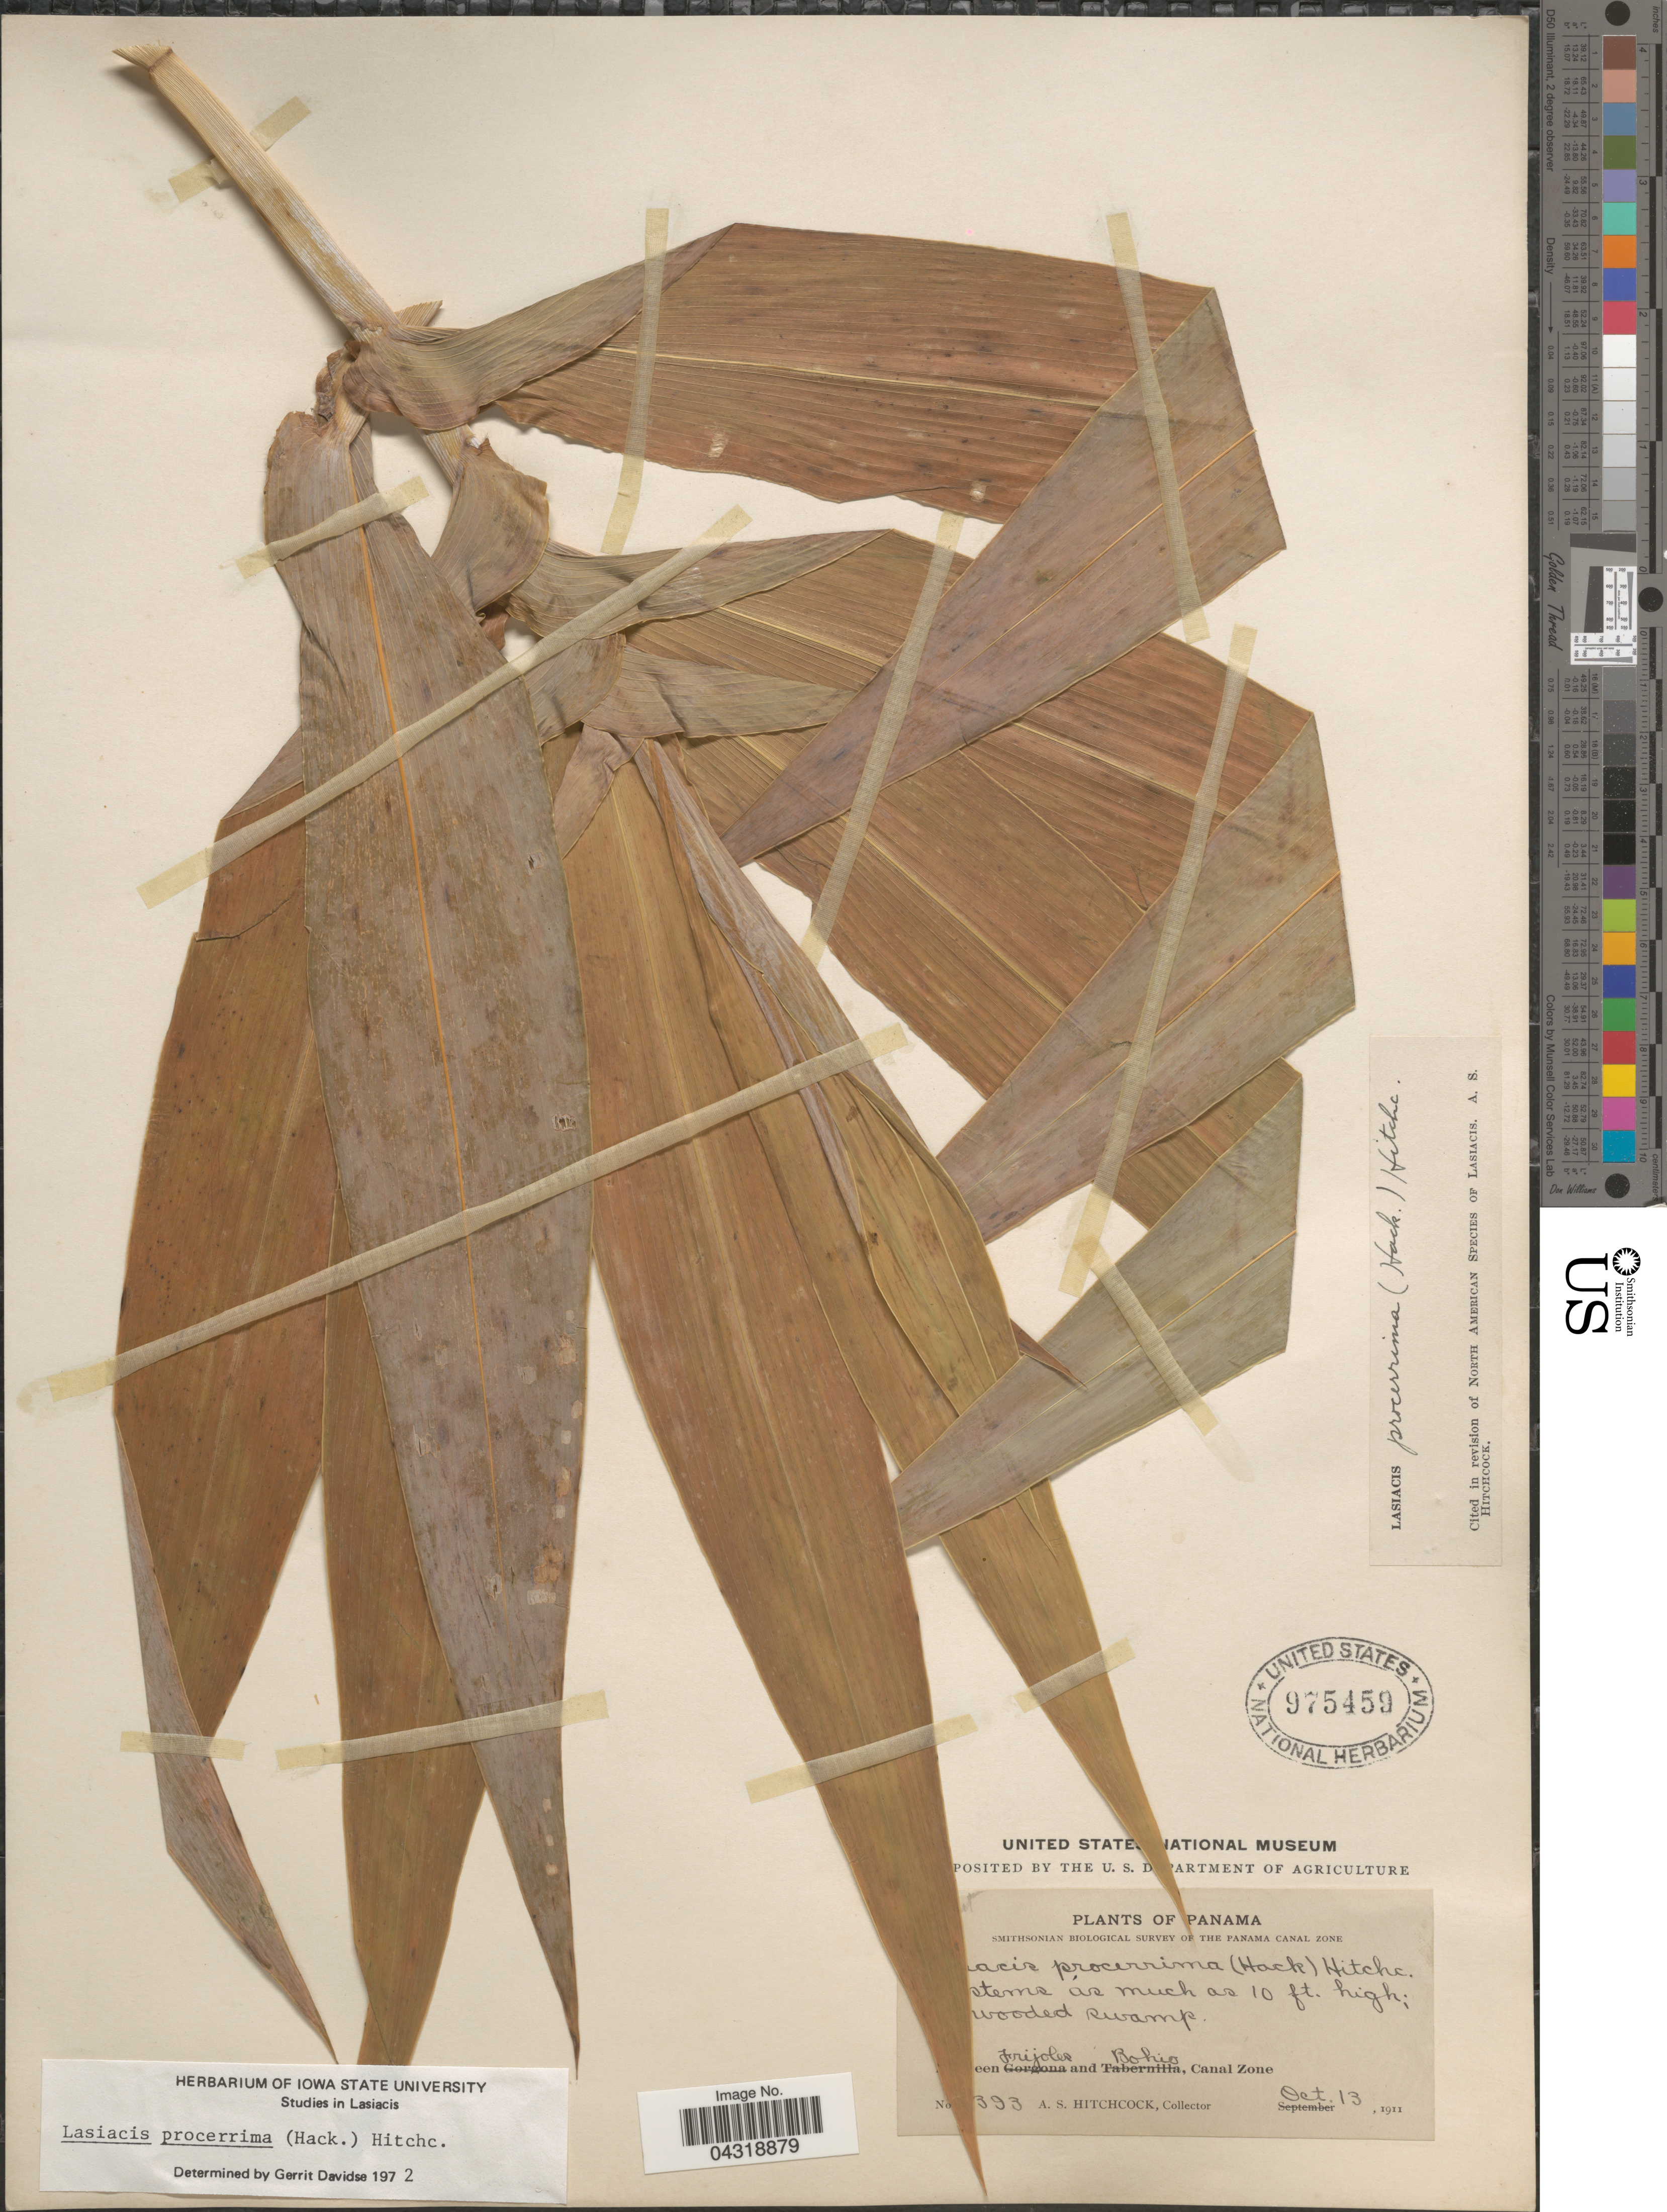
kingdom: Plantae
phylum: Tracheophyta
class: Liliopsida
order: Poales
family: Poaceae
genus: Lasiacis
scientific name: Lasiacis procerrima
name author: (Hack.) Hitchc.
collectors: A. S. Hitchcock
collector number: !393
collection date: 1911-10-13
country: Panama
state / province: Colón / Panamá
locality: Smithsonian Biological Survey of the Panama Canal Zone. Between Frijoles and Bohio, Canal Zone.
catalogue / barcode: US 975459